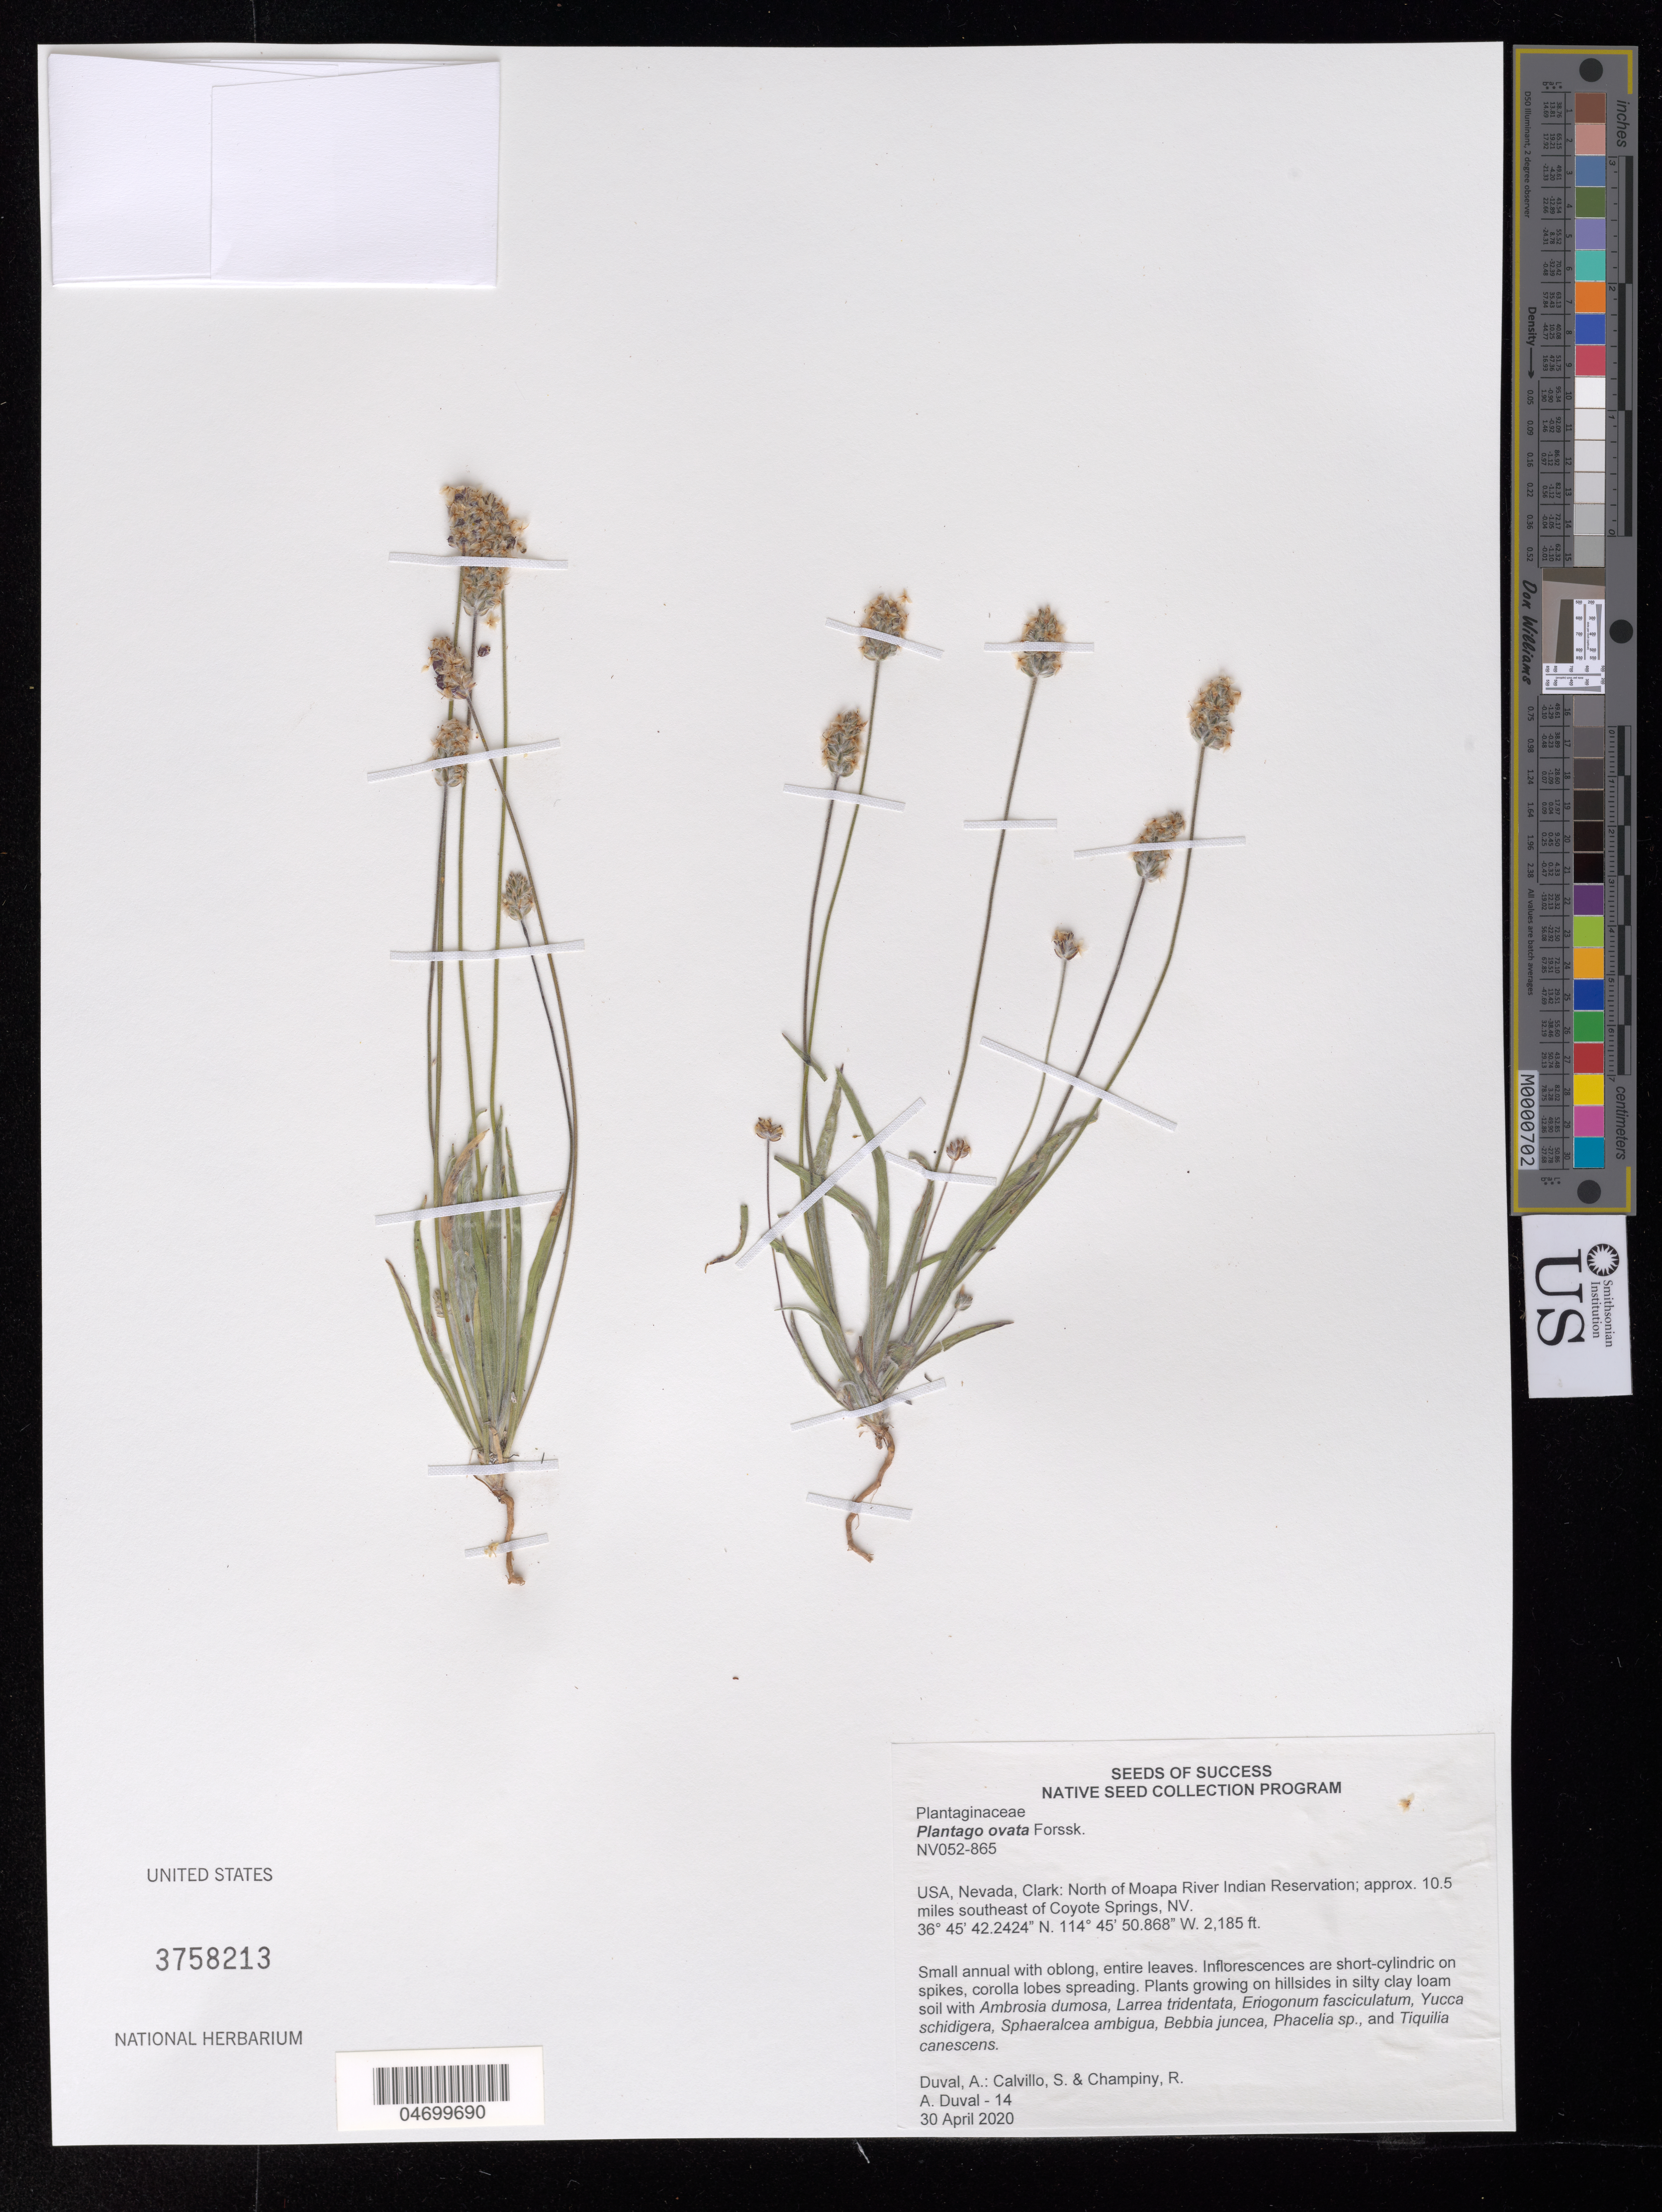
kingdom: Plantae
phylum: Tracheophyta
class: Magnoliopsida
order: Lamiales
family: Plantaginaceae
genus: Plantago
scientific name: Plantago ovata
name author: Forssk.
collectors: A. Duval, S. Calvillo & R. Champiny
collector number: NV052-865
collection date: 2020-04-30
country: United States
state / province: Nevada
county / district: Clark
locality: N of Moapa River Indian Reservation, 10.5 mi. SE of Coyote Springs.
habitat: Silty clay loam soil. With Ambrosia dumosa, Larrea tridentata, Phacelia sp., etc.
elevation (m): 666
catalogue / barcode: US 3758213